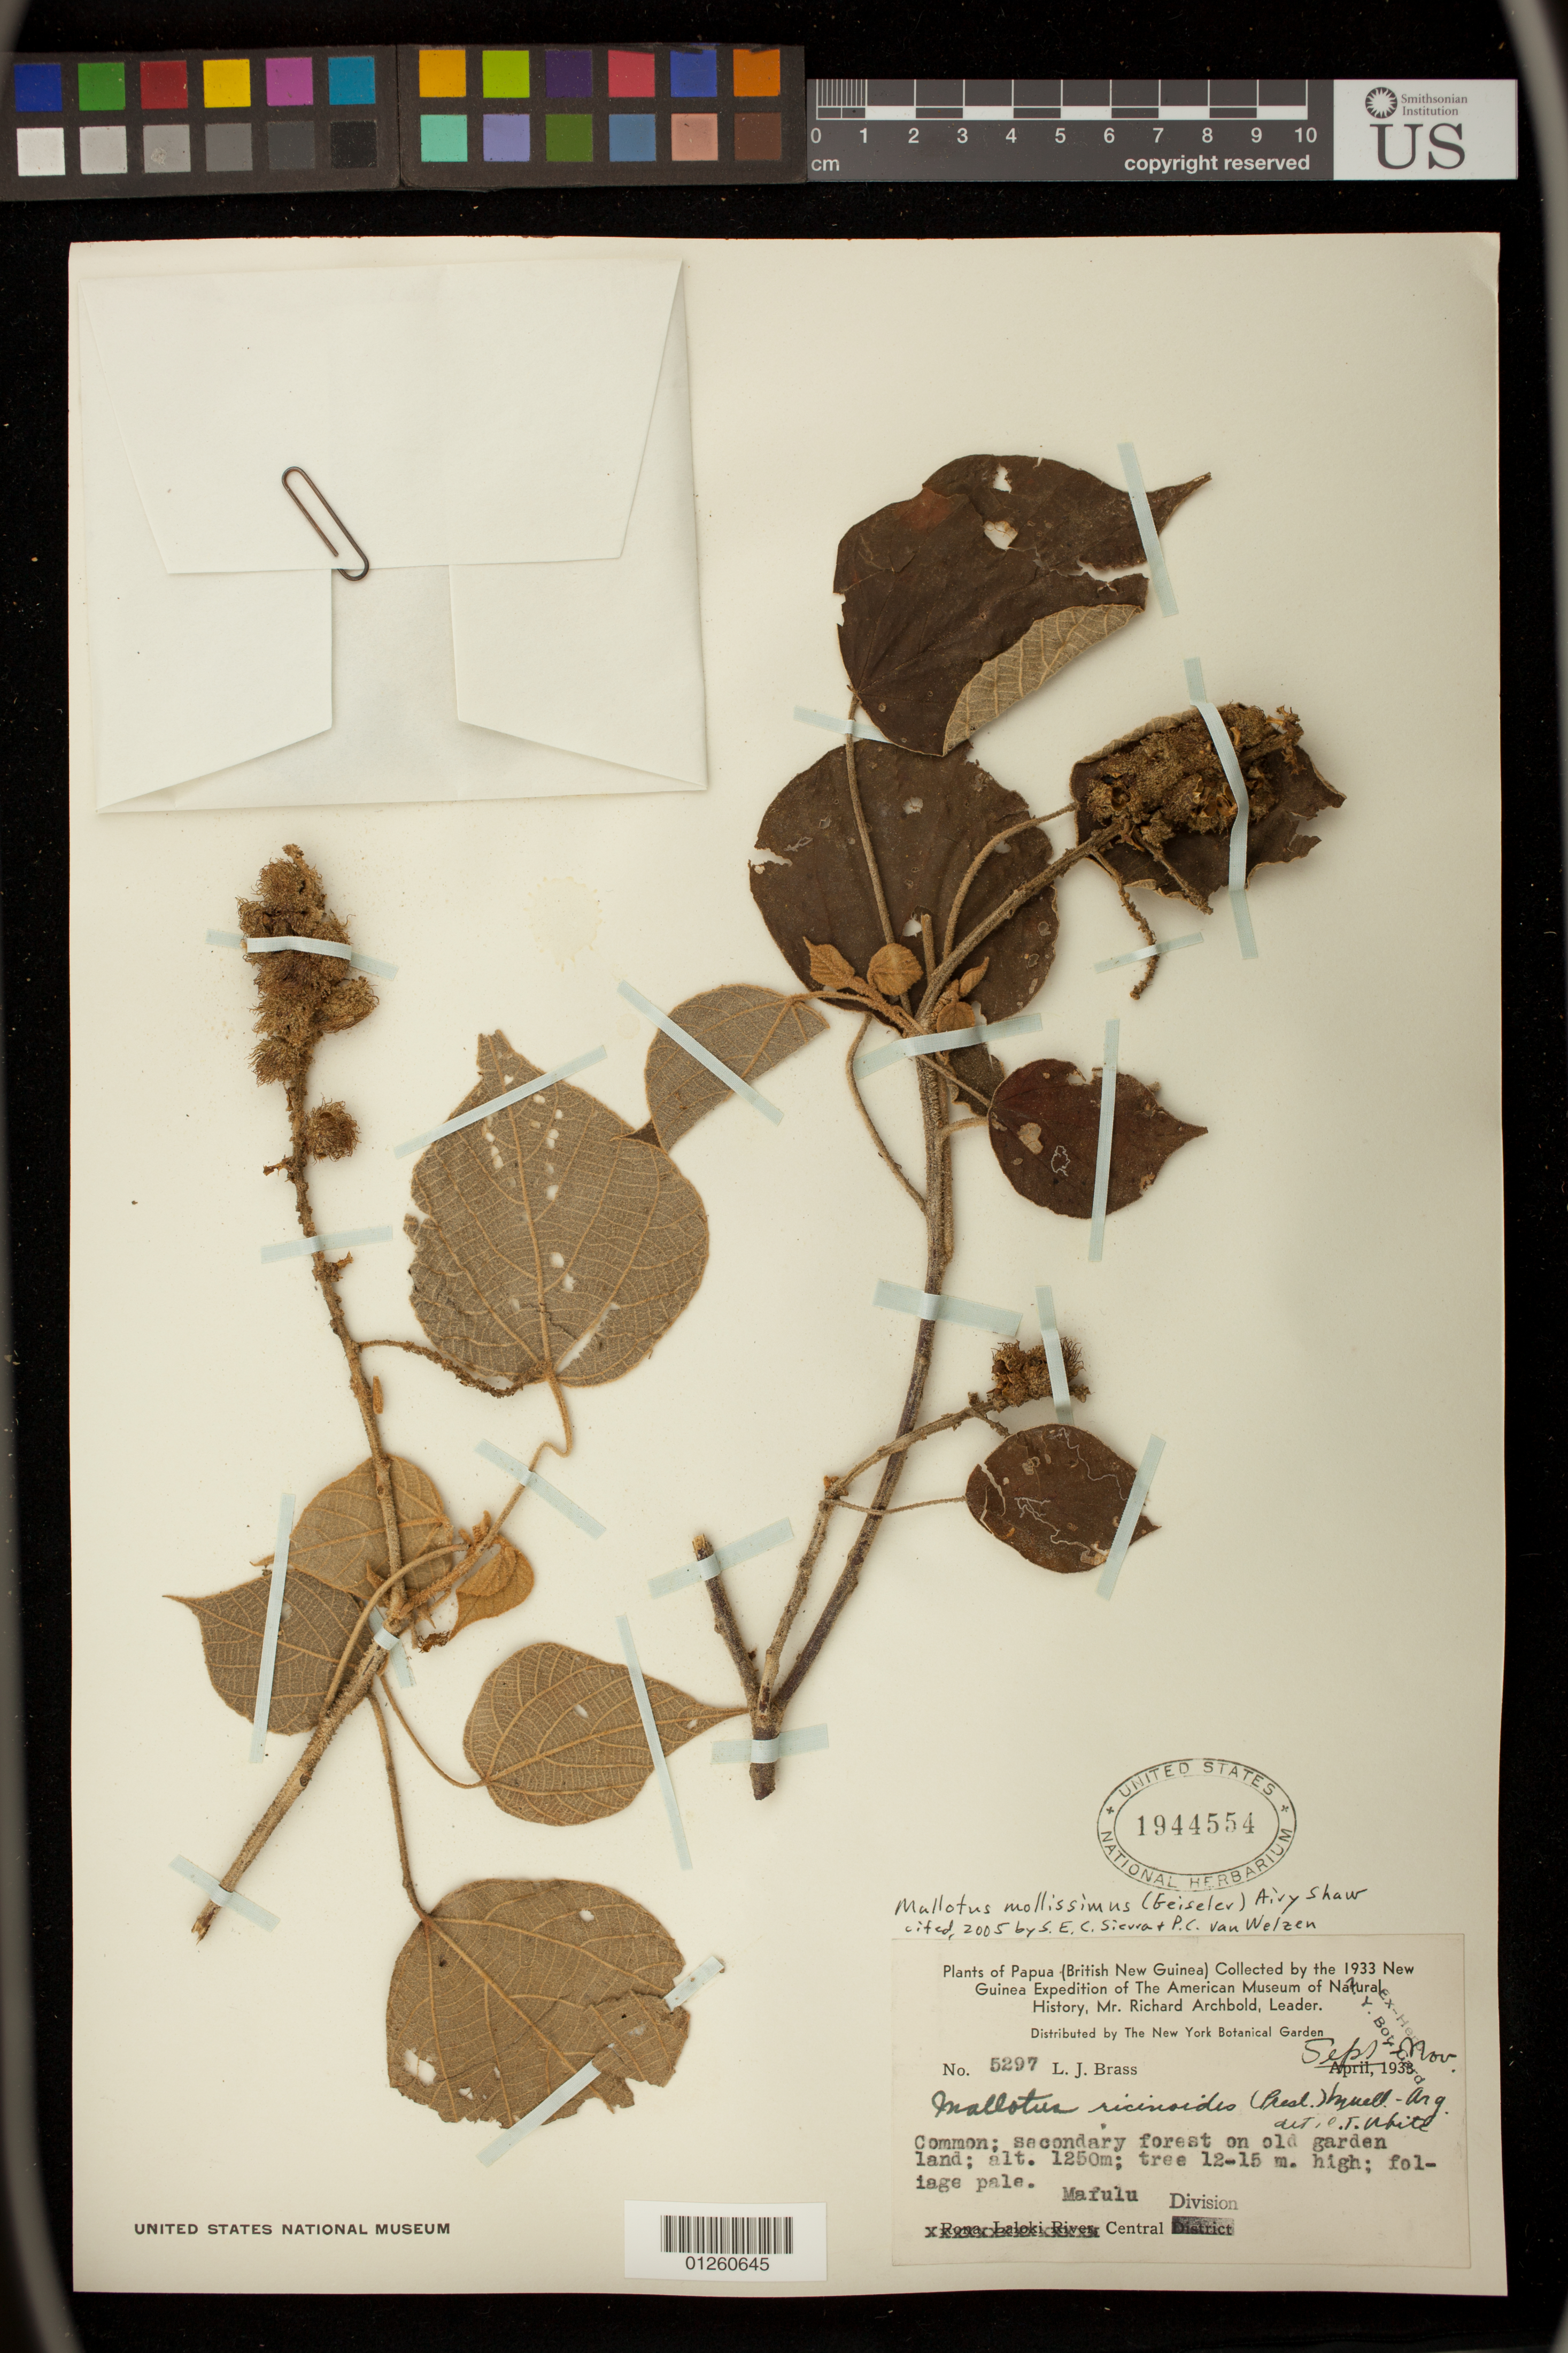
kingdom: Plantae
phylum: Tracheophyta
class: Magnoliopsida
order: Malpighiales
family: Euphorbiaceae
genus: Mallotus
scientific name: Mallotus mollissimus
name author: (Geiseler) Airy Shaw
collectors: L. J. Brass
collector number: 5297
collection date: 1938-09/1938-11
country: Papua New Guinea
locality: Mafulu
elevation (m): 1250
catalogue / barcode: US 1944554